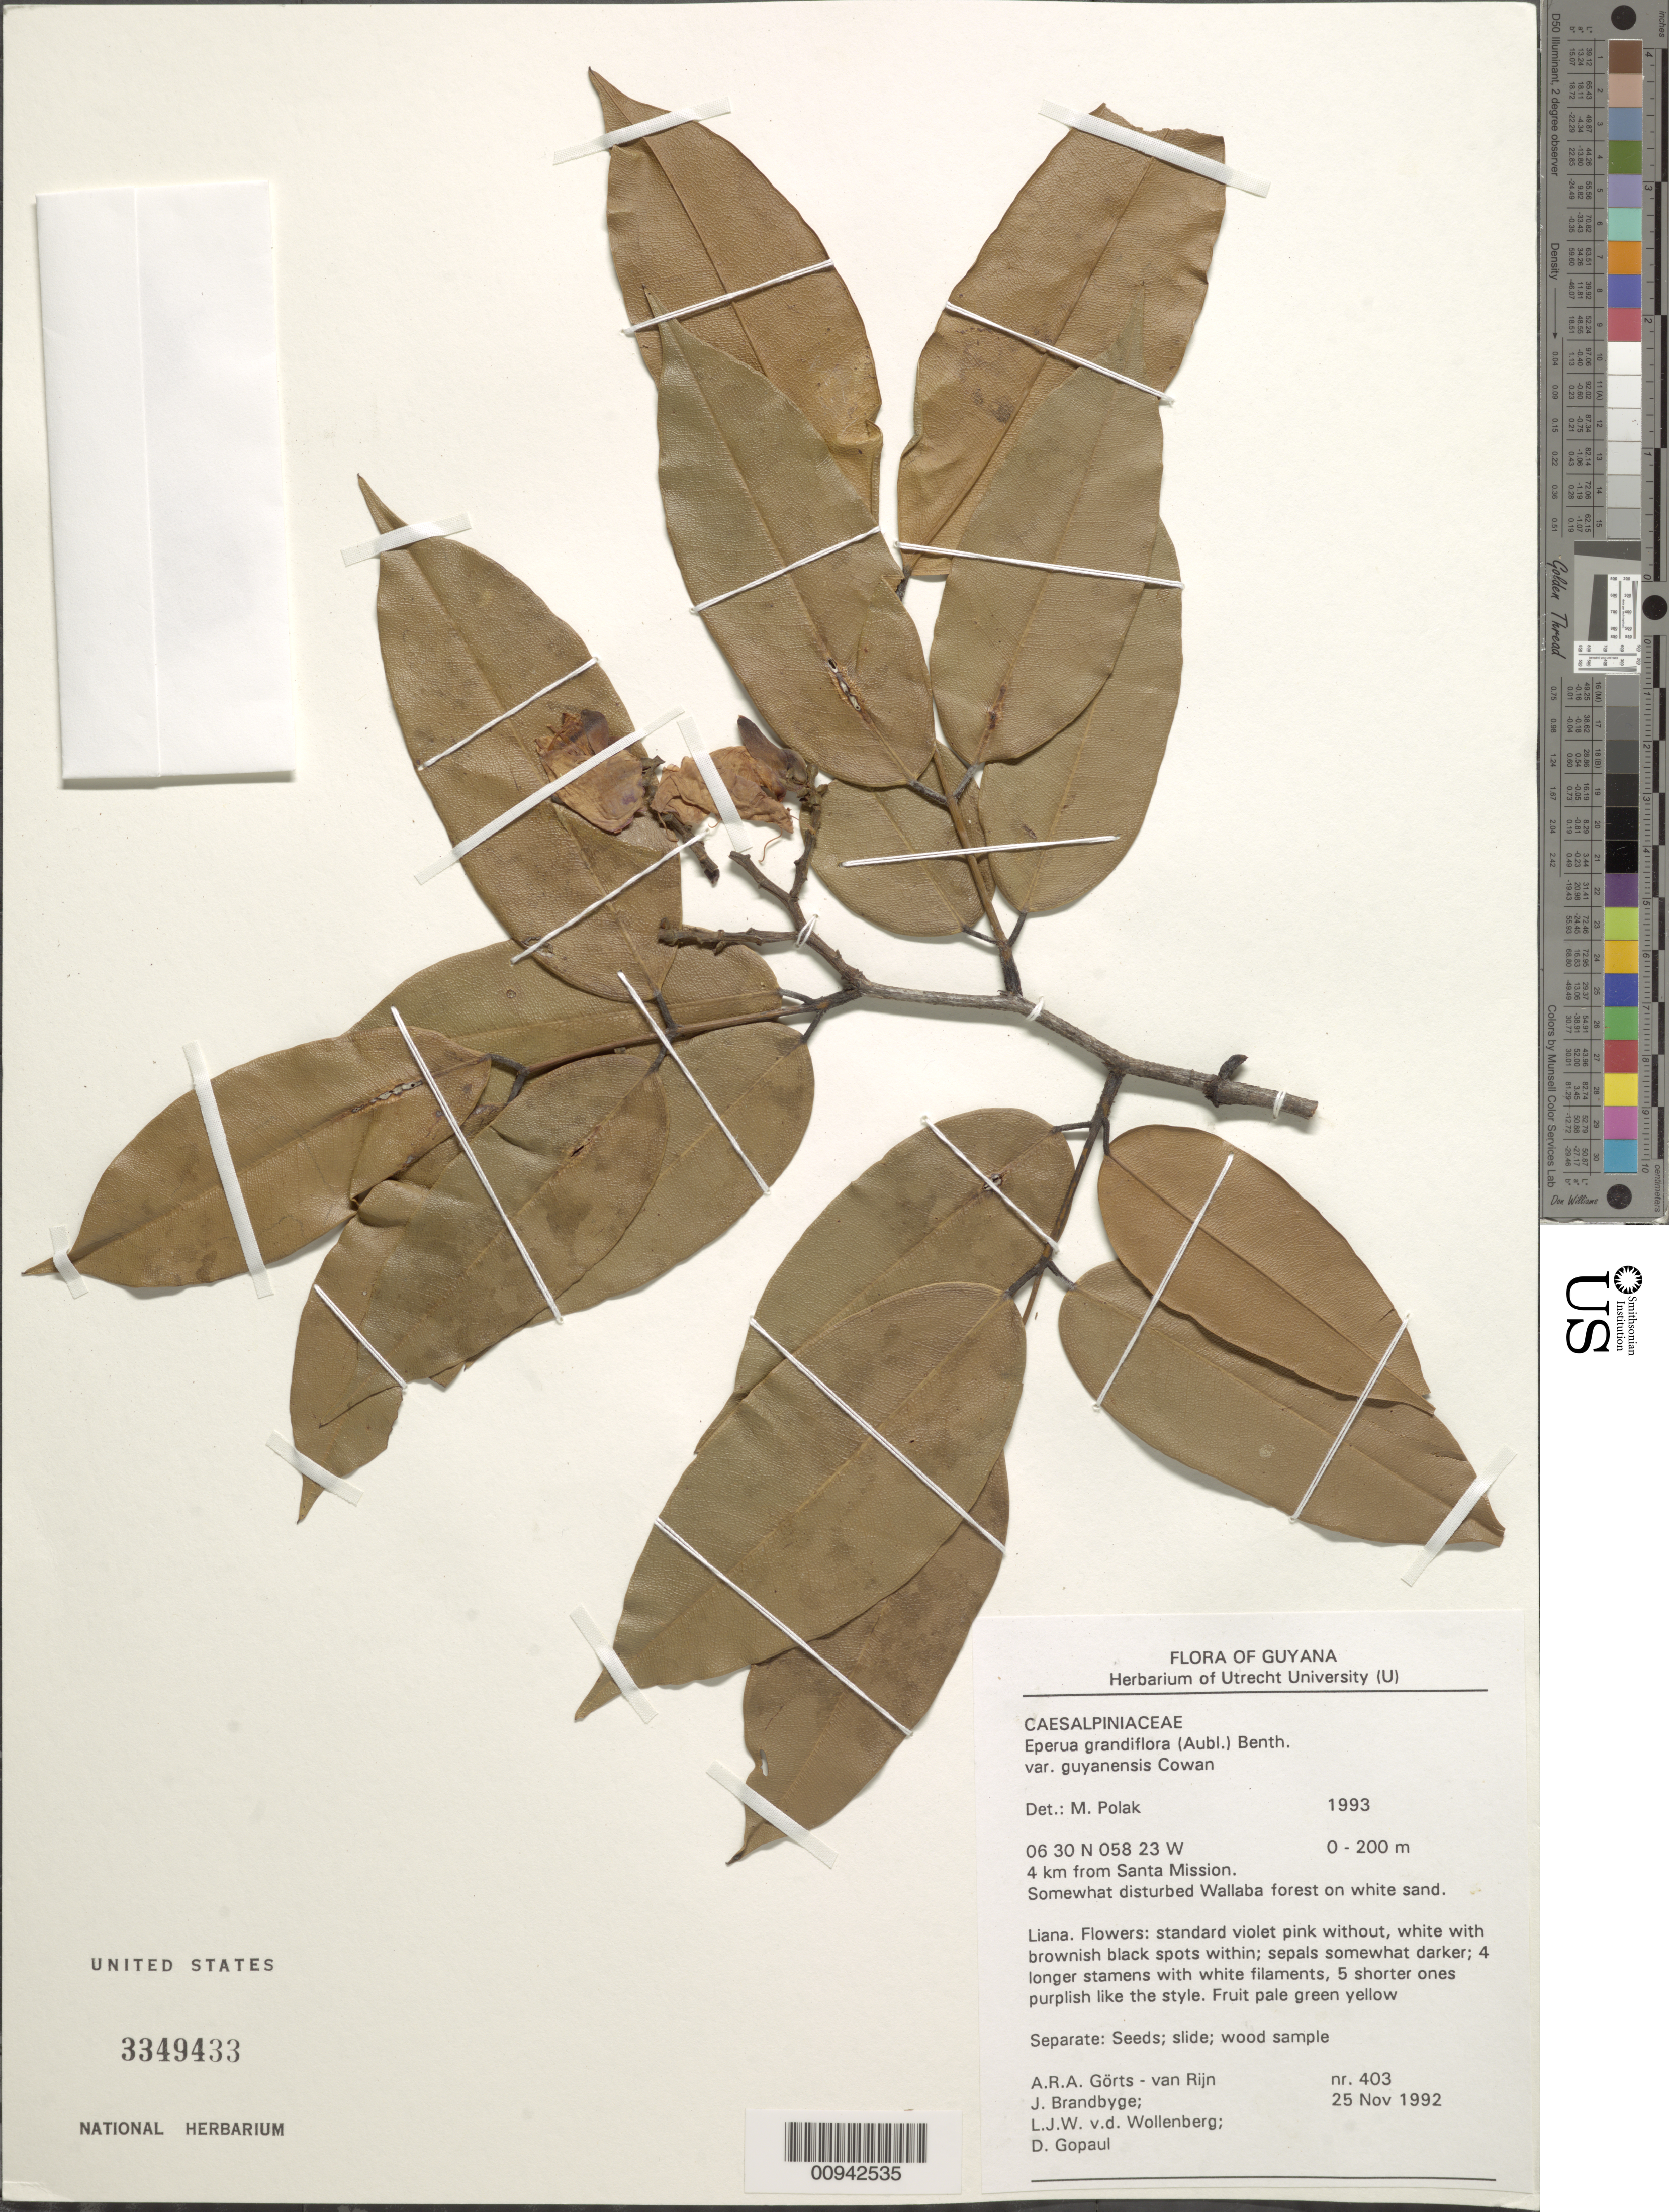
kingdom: Plantae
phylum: Tracheophyta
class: Magnoliopsida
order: Fabales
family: Fabaceae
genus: Eperua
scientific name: Eperua grandiflora subsp. grandiflora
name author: (Aubl.) Benth.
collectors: A. .R. A. Görts-van Rijn, J. Brandbyge, L. van der Wollenberg & D. Gopaul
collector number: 403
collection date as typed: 25-Nov-92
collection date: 1992-11-25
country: Guyana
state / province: Demerara-Mahaica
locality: Santa Mission, 4 km from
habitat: Somewhat disturbed Wallaba forest on white sand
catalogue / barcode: US 3349433